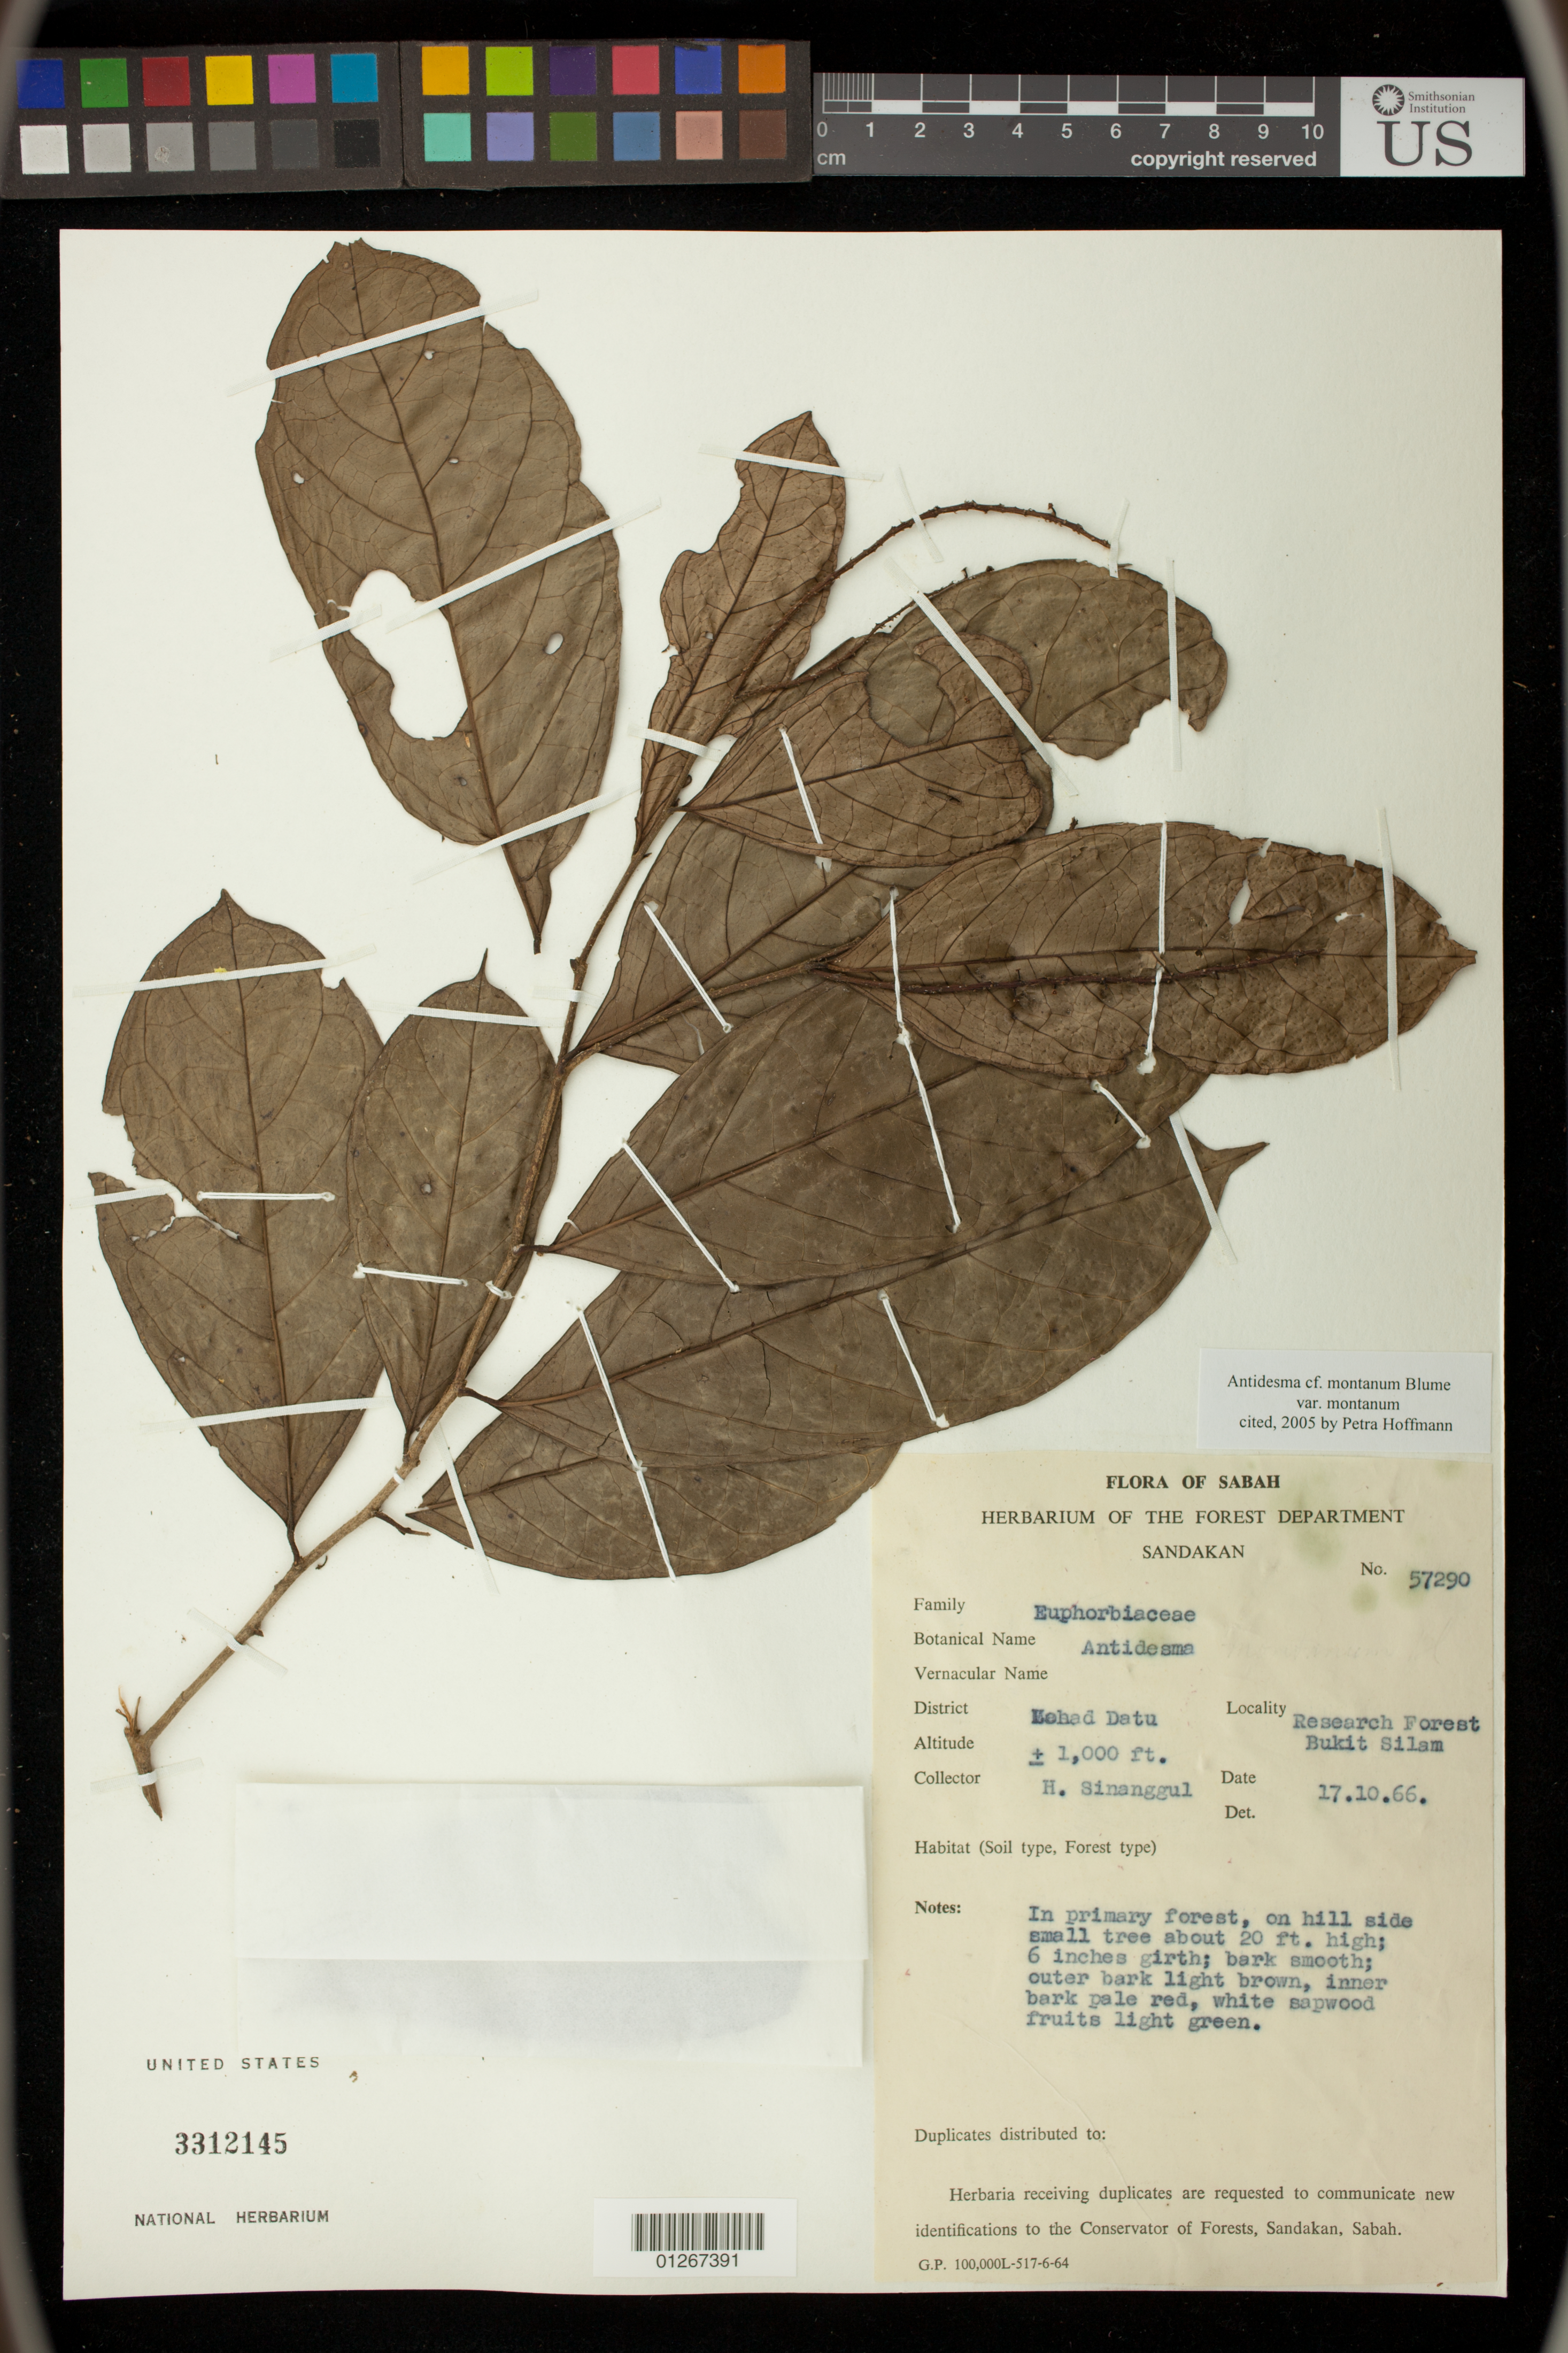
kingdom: Plantae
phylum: Tracheophyta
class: Magnoliopsida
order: Malpighiales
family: Phyllanthaceae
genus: Antidesma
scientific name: Antidesma montanum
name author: Blume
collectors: H. Sinanggul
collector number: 57290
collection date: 1966-10-17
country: Malaysia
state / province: Sabah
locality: Sandakan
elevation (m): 305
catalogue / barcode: US 3312145